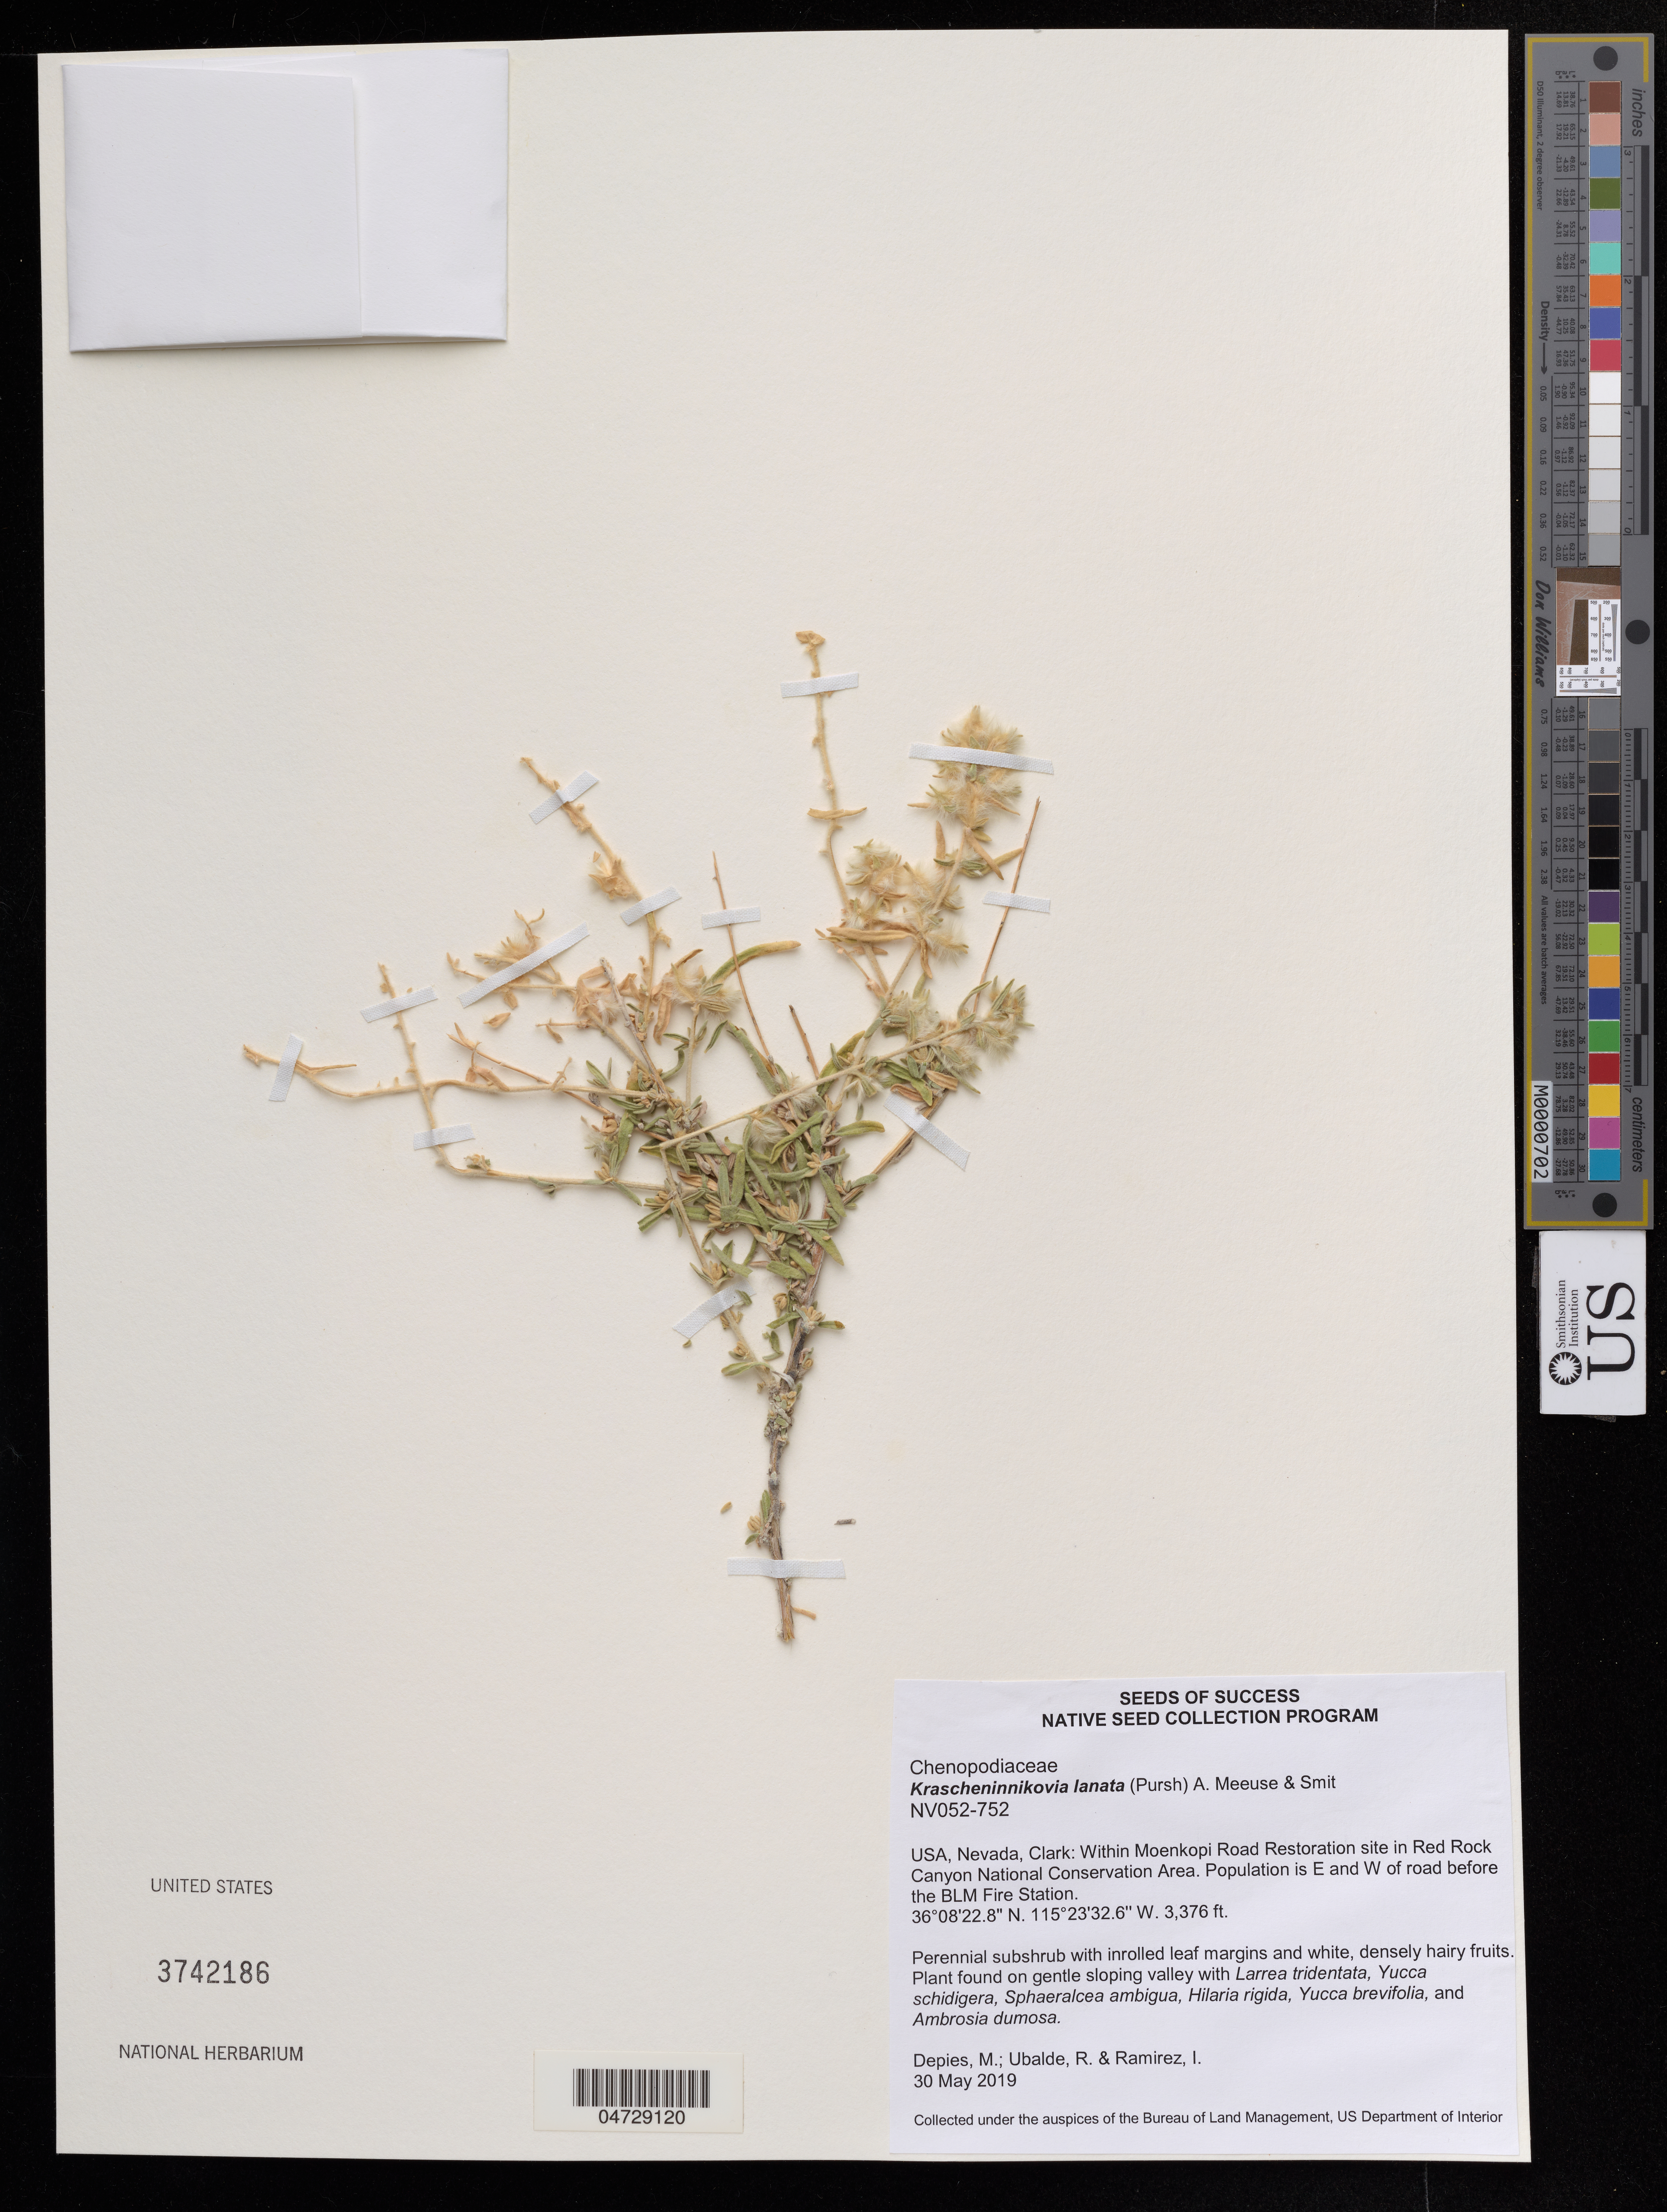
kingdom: Plantae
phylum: Tracheophyta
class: Magnoliopsida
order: Caryophyllales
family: Amaranthaceae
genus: Krascheninnikovia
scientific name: Krascheninnikovia lanata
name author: (Pursh) A. Meeuse & A.Smit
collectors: M. Depies & R. Ubalde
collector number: NV052-752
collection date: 2019-05-30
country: United States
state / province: Nevada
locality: Clark: Within Moenkopi Road Restoration site in Red Rock Canyon National Conservation Area. E and W of road before the BLM Fire Station.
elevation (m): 1029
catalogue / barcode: US 3742186